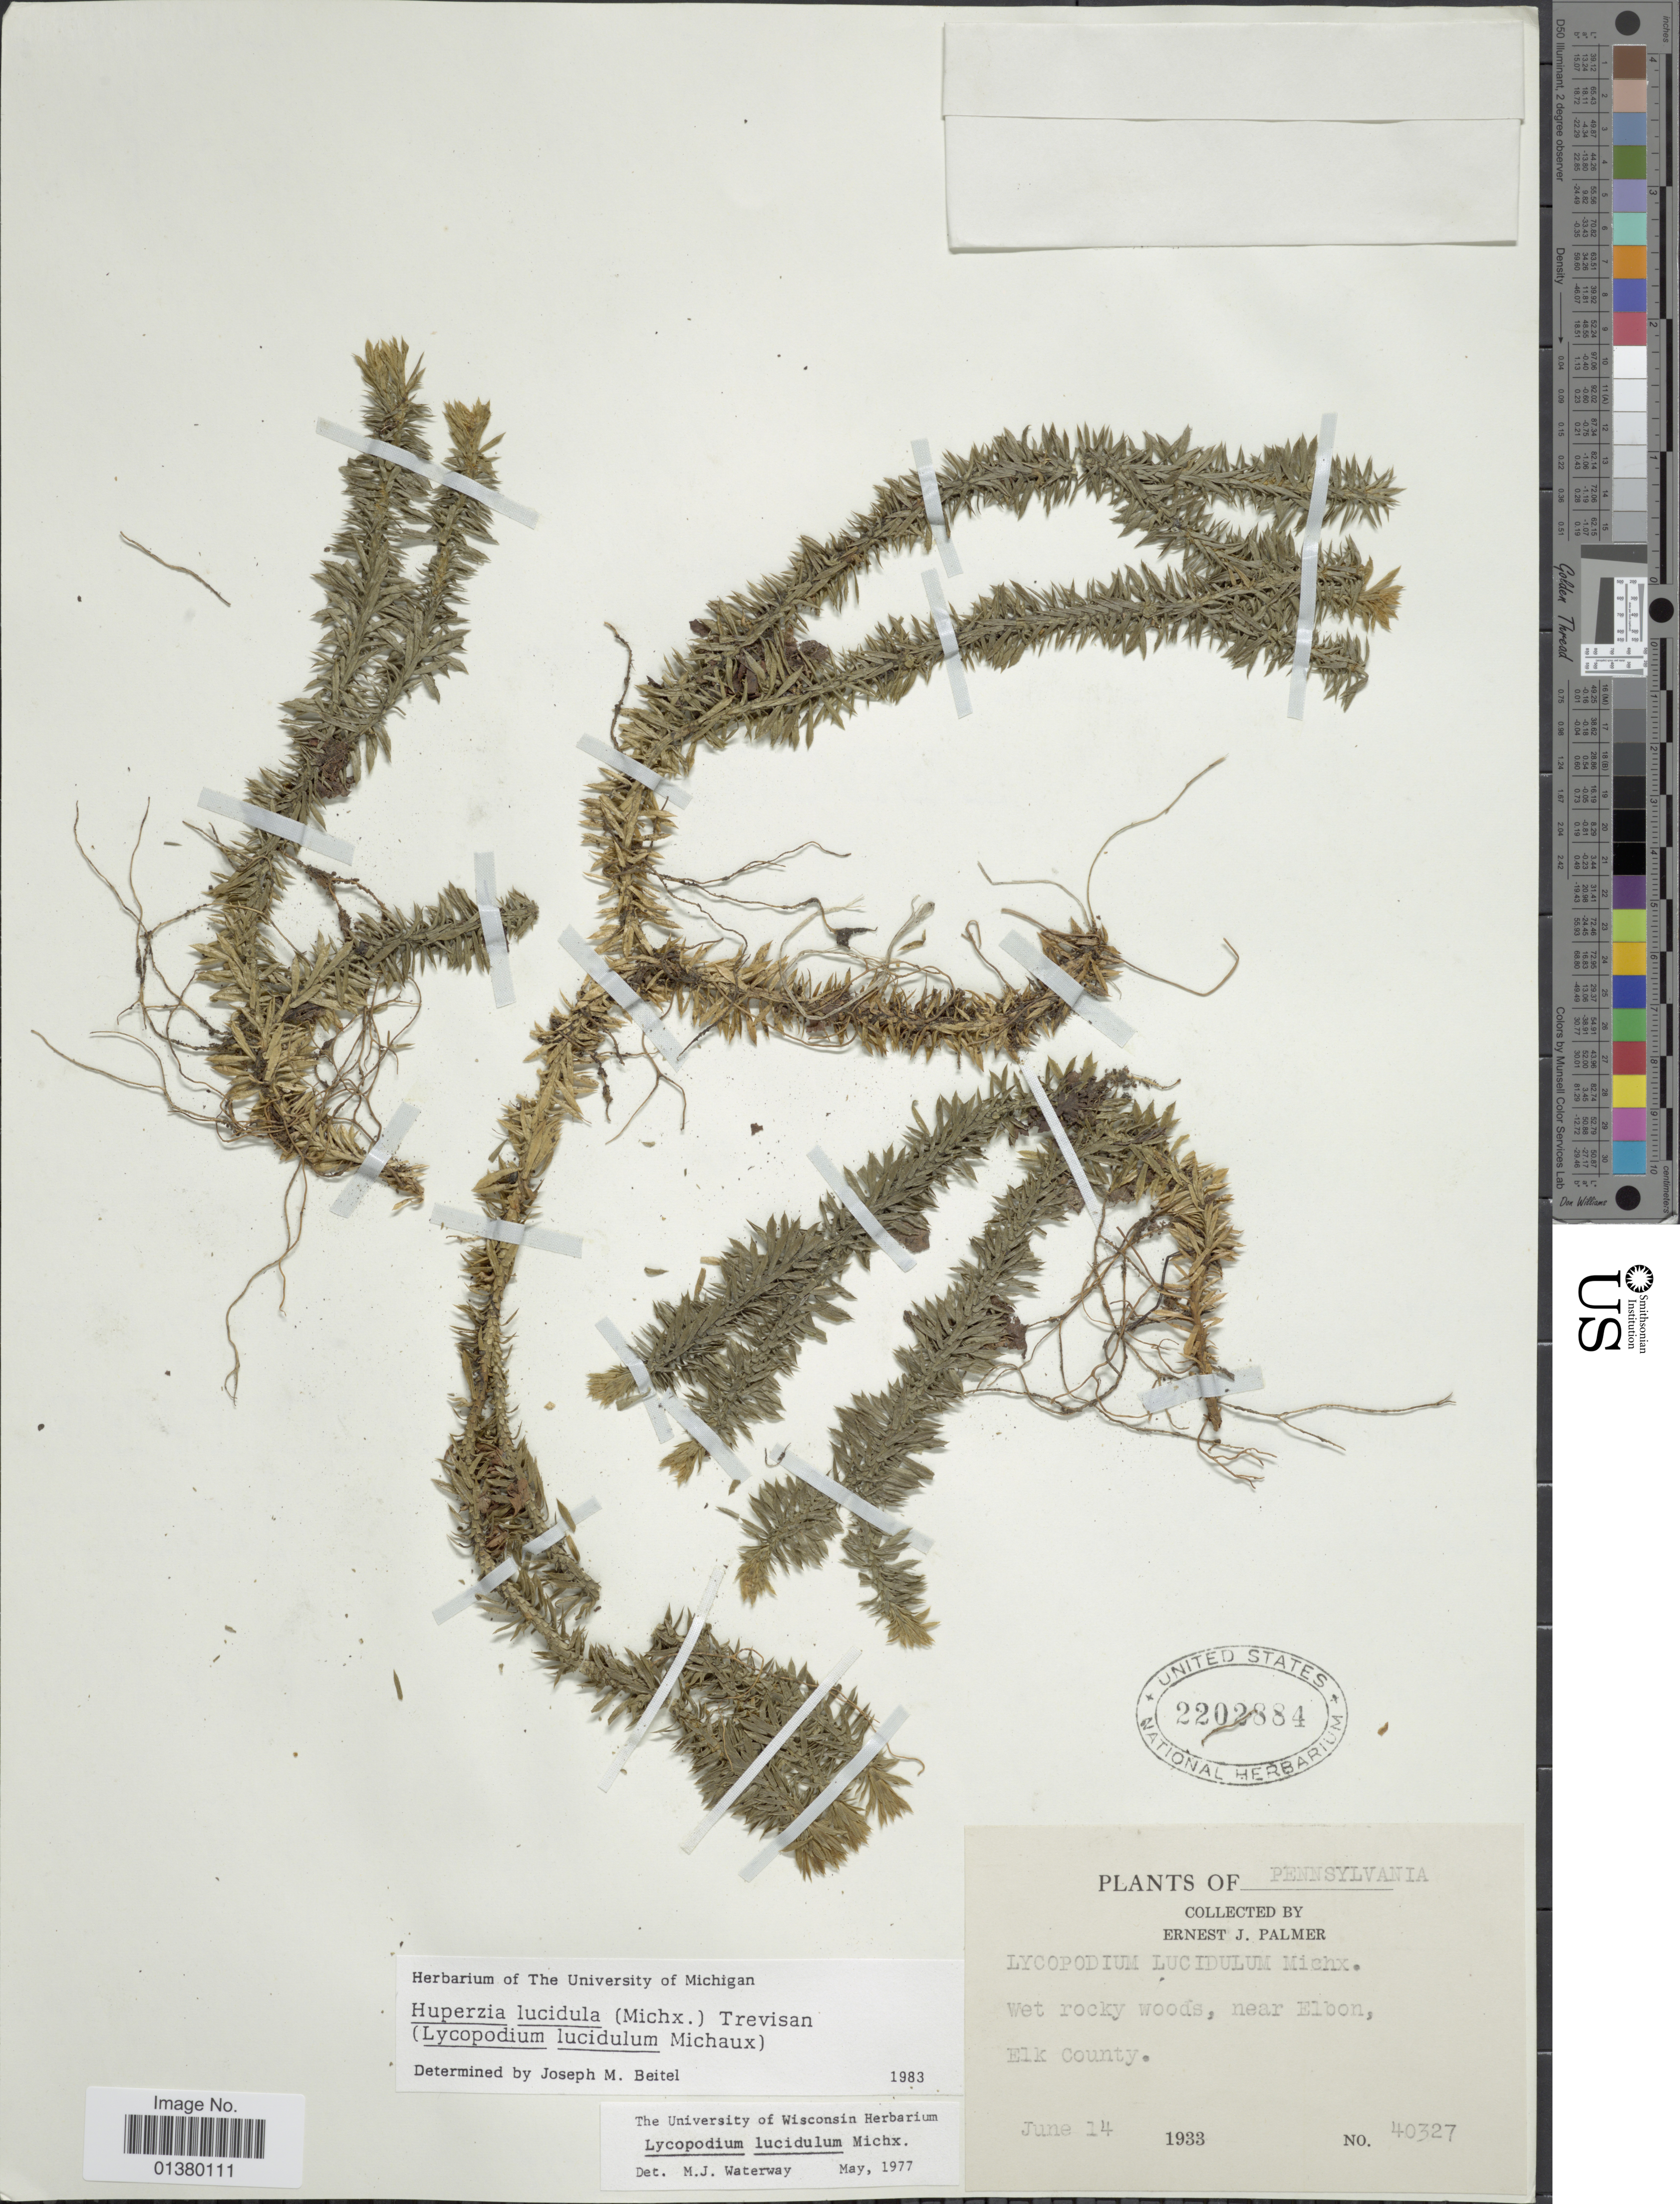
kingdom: Plantae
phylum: Tracheophyta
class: Lycopodiopsida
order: Lycopodiales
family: Lycopodiaceae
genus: Huperzia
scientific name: Huperzia lucidula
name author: (Michx.) Trevis.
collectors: E. J. Palmer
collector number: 40327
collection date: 1933-06-14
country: United States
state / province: Pennsylvania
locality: Near Elbon, Elk County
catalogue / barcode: US 2202884